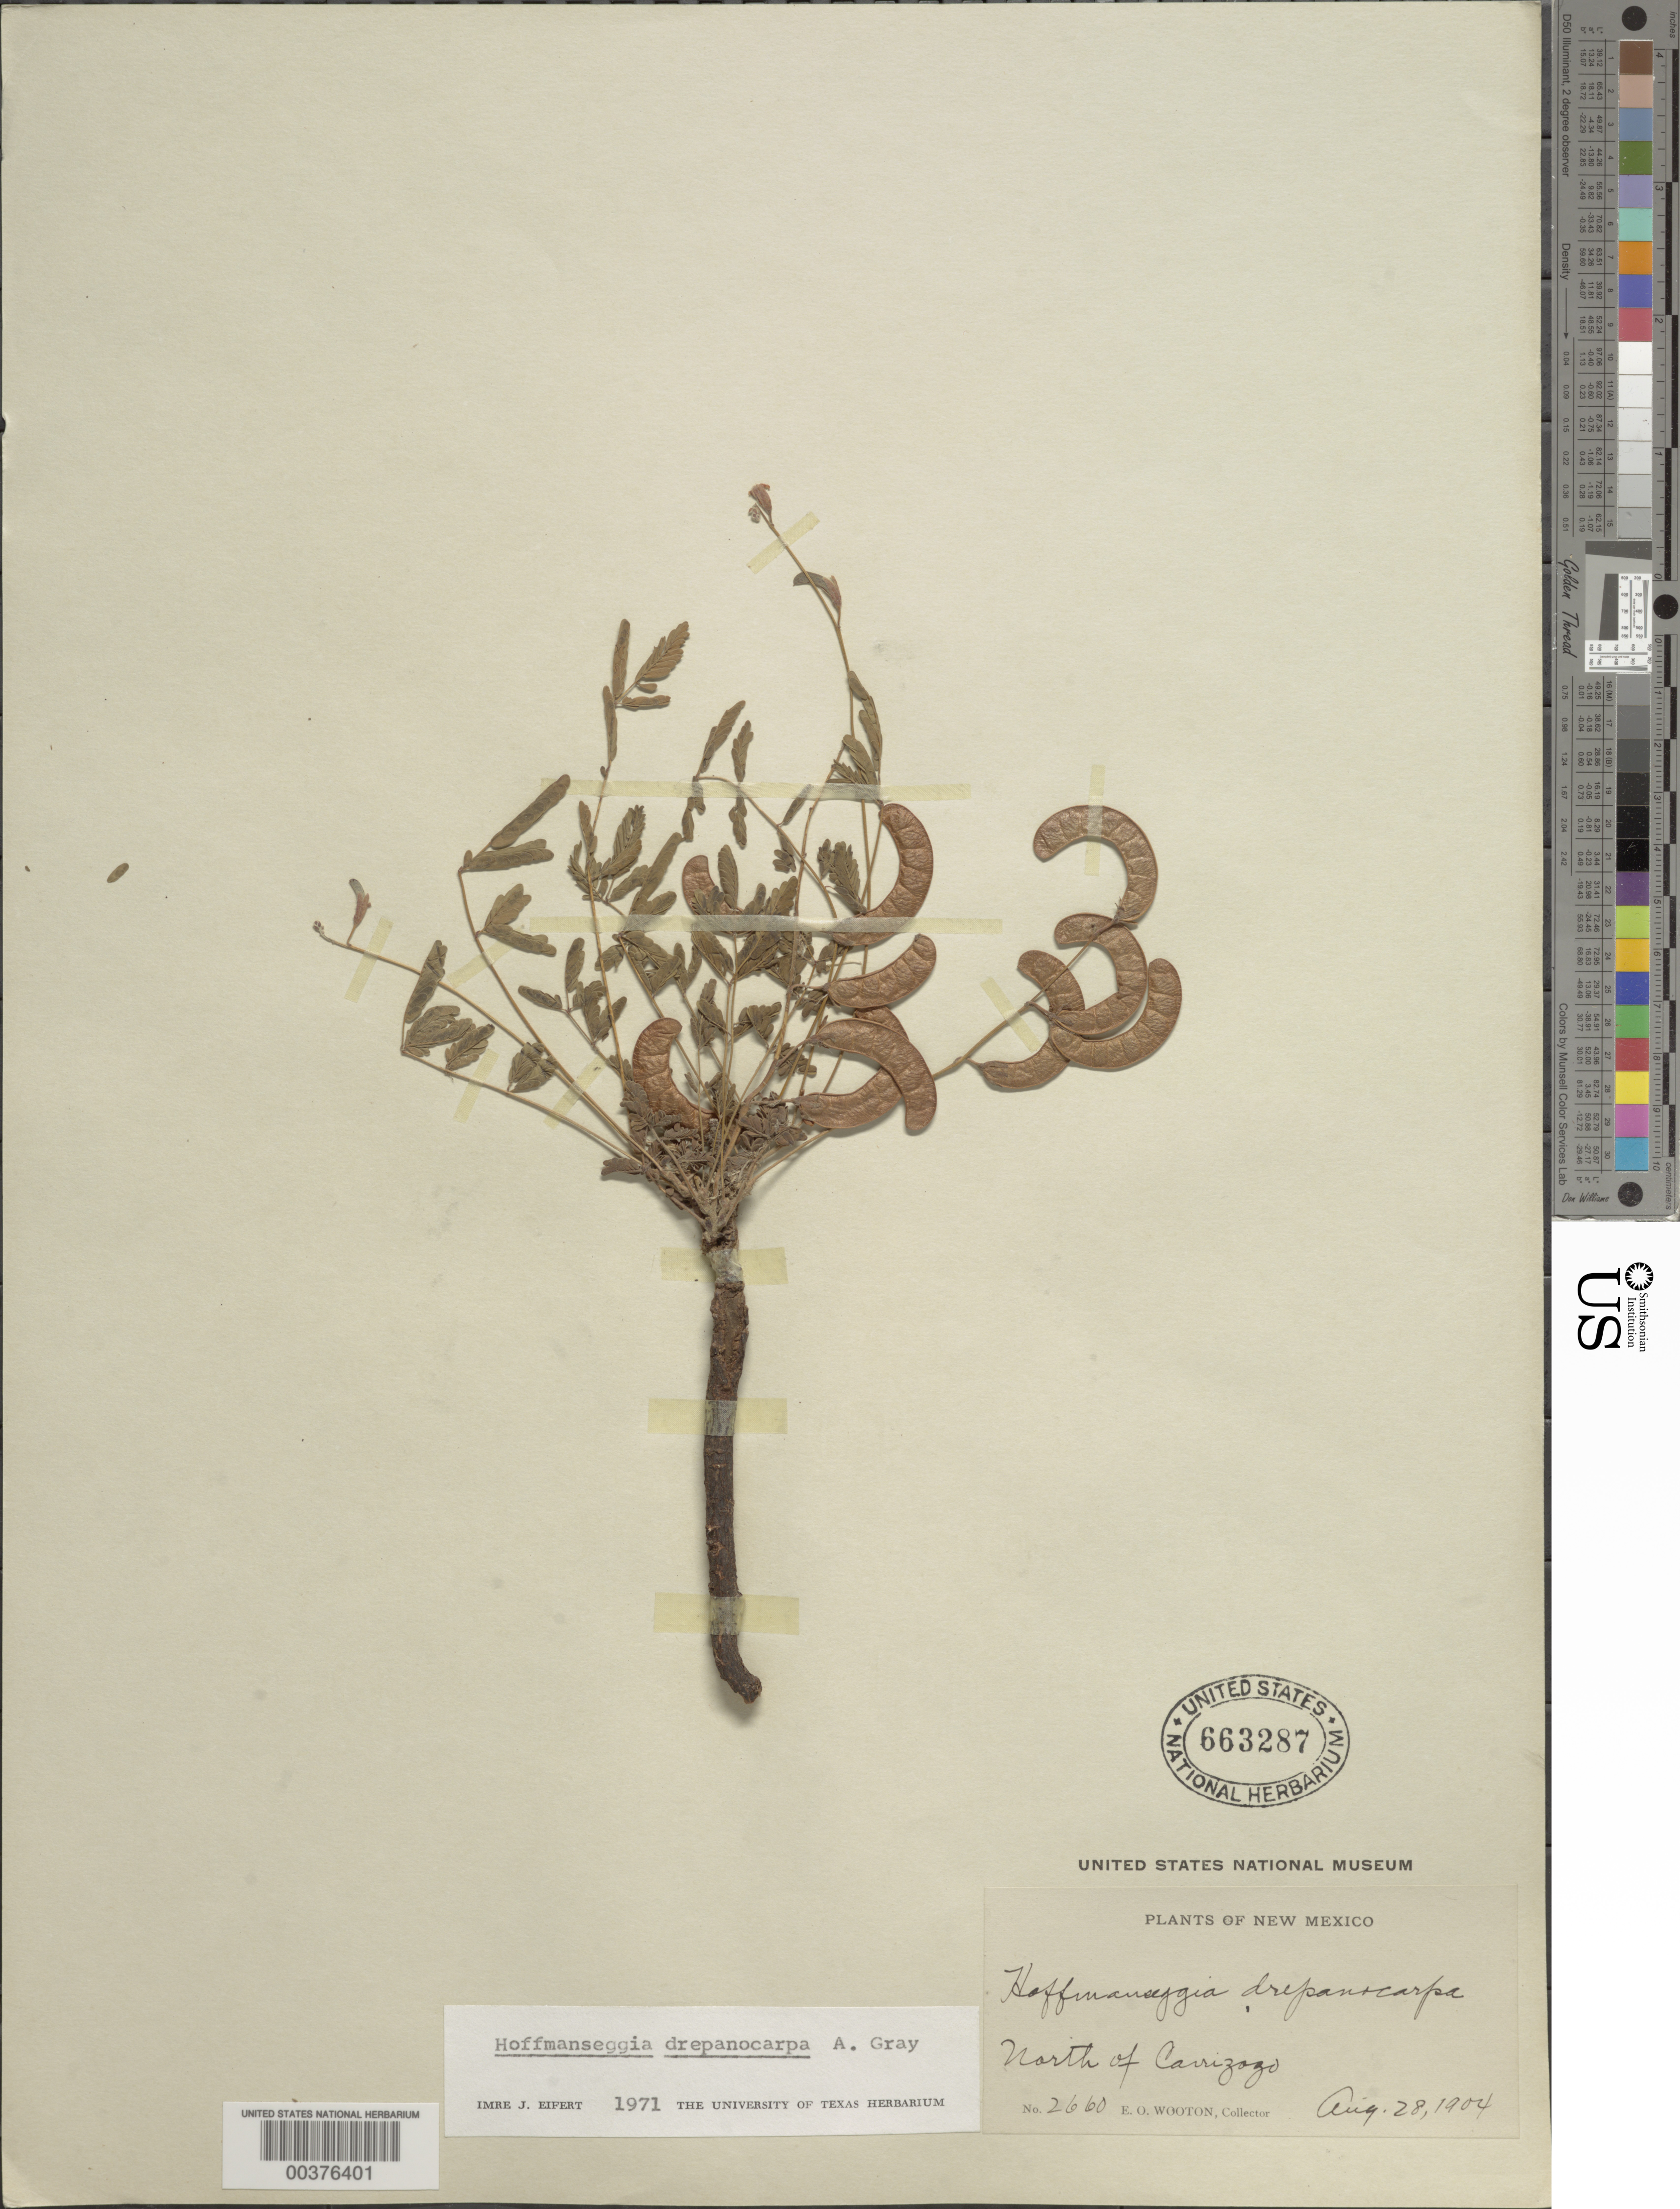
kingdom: Plantae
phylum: Tracheophyta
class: Magnoliopsida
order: Fabales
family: Fabaceae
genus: Hoffmannseggia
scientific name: Hoffmannseggia drepanocarpa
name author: A. Gray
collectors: E. O. Wooton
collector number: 2660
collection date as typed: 28 Aug 1904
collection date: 1904-08-28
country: United States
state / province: New Mexico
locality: N of carrizozo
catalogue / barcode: US 663287